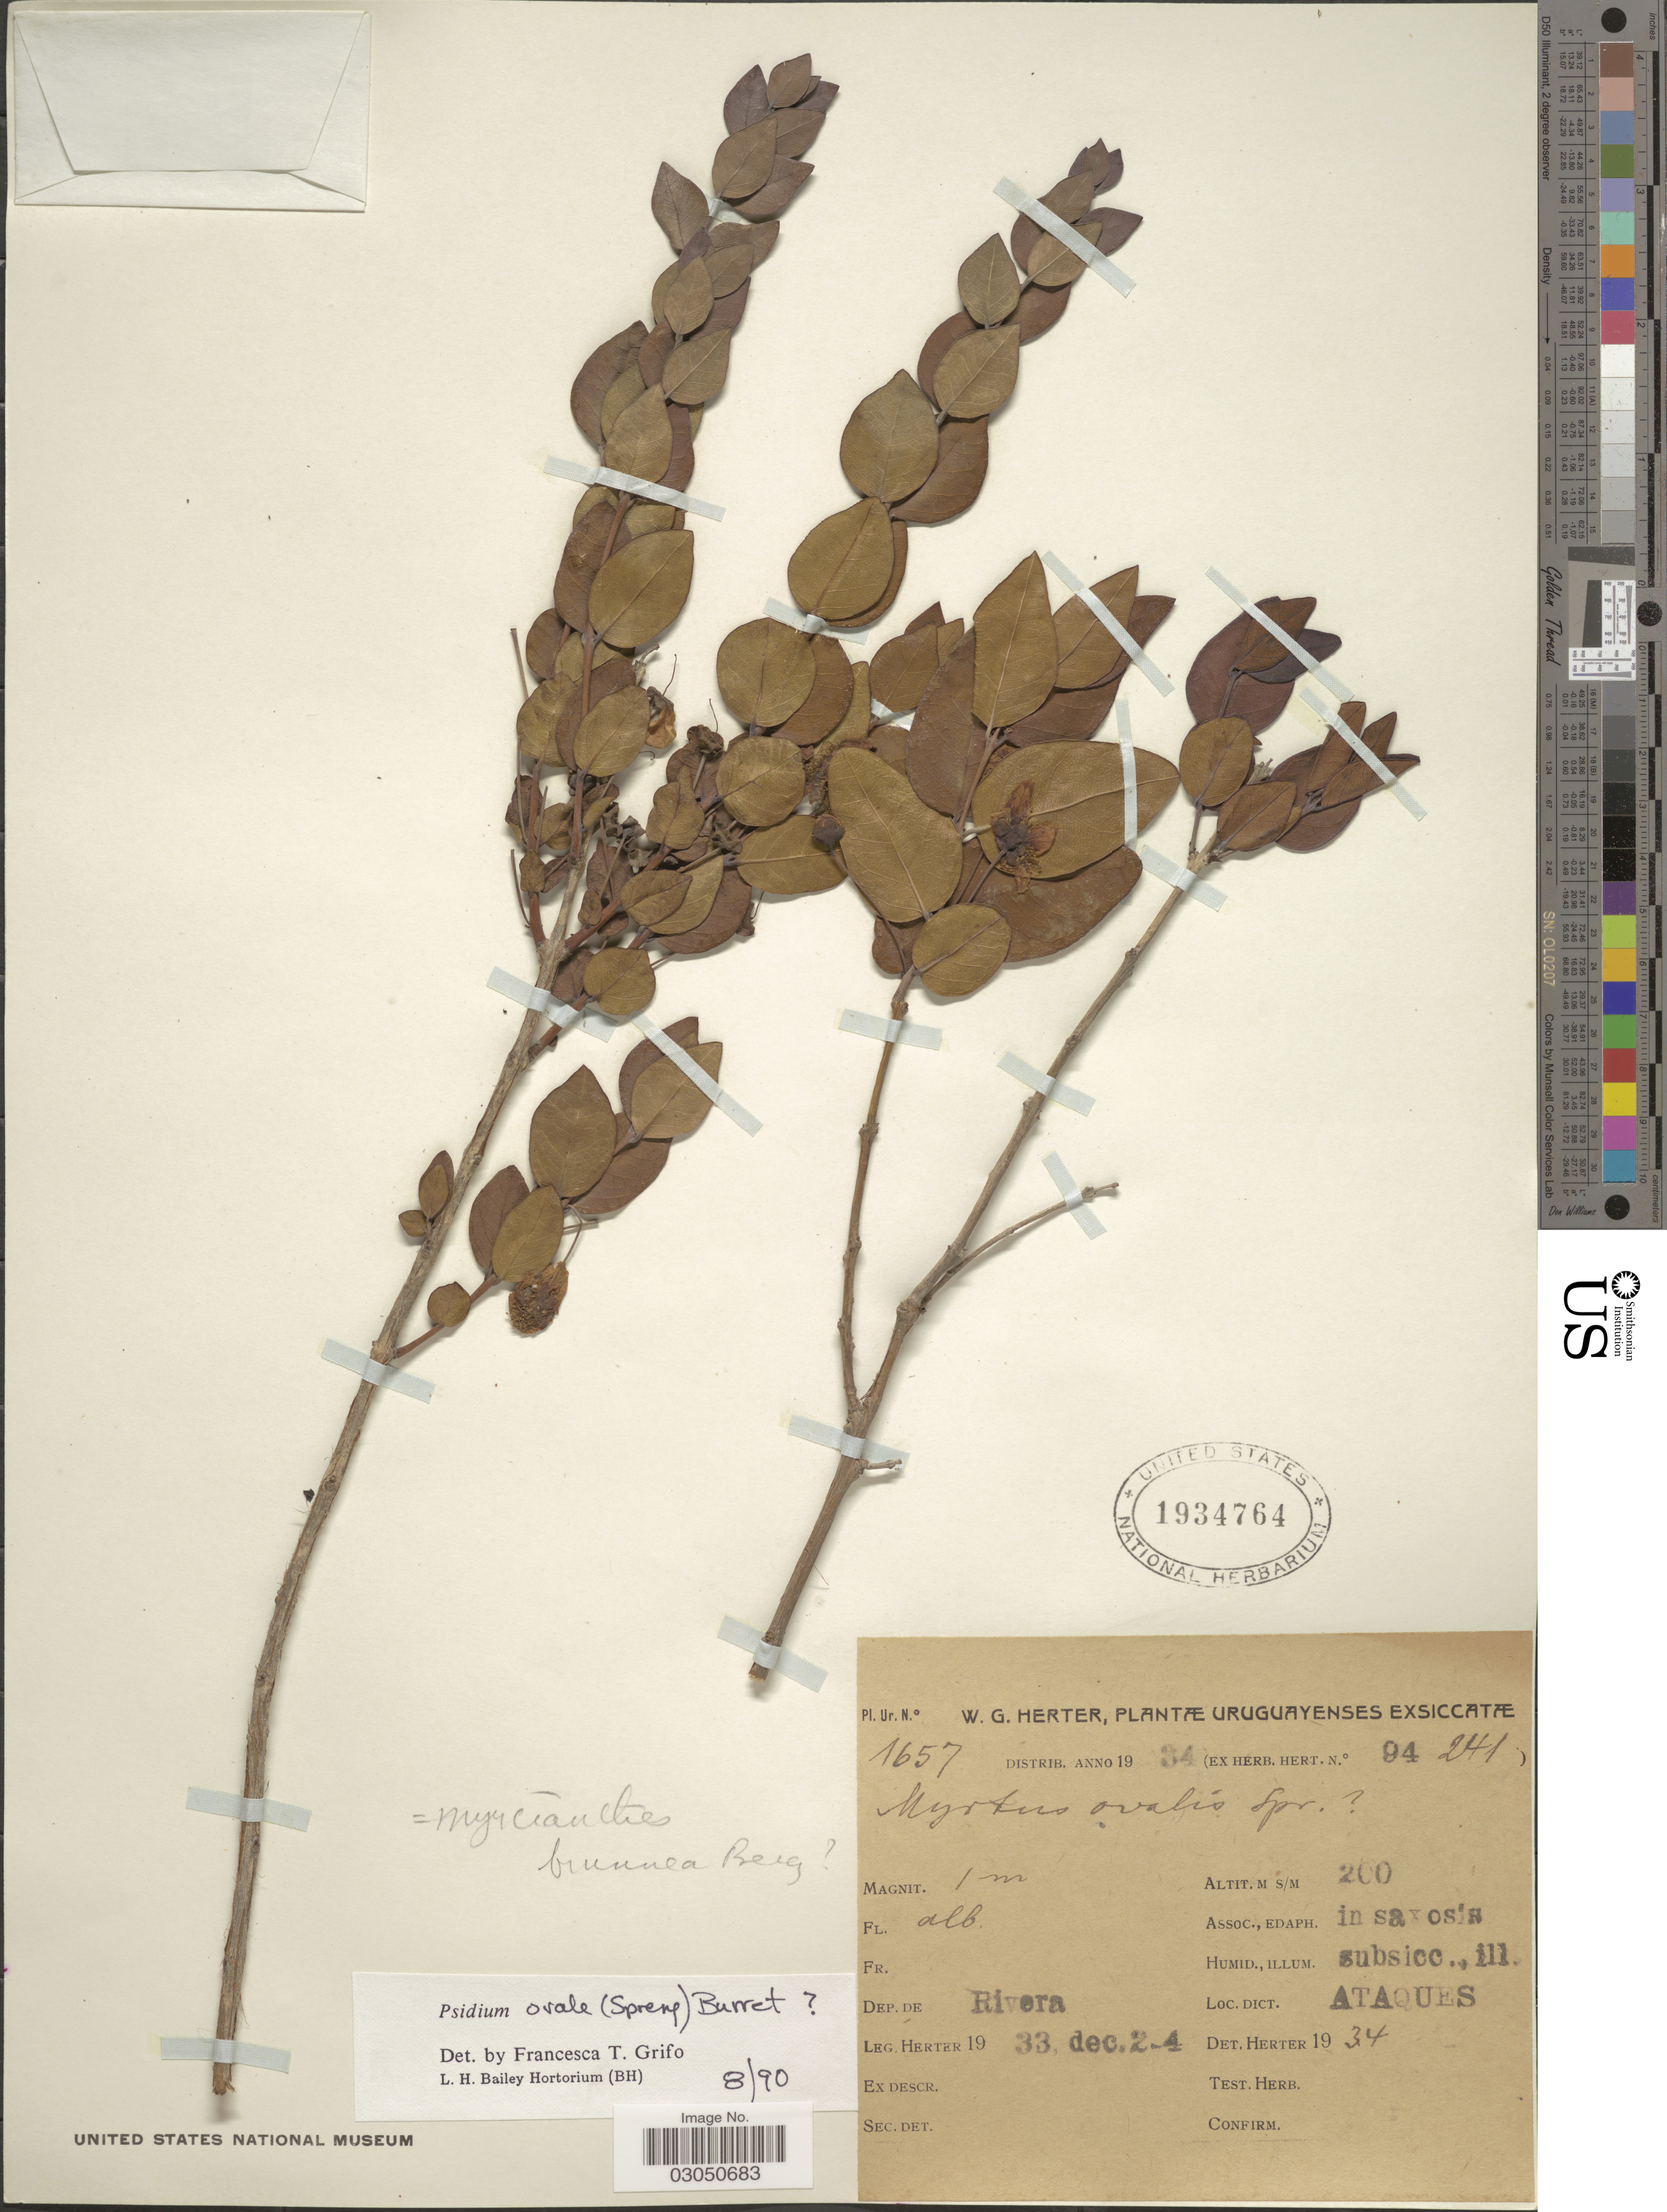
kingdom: Plantae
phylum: Tracheophyta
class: Magnoliopsida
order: Myrtales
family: Myrtaceae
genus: Psidium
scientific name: Psidium ovale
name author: (Spreng.) Burret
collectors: W. G. Herter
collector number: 1657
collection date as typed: Transcribed d/m/y: 2/12/33 to 4/12/33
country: Uruguay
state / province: Rivera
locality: Dep. de Rivera, Ataques.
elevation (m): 200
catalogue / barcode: US 1934764